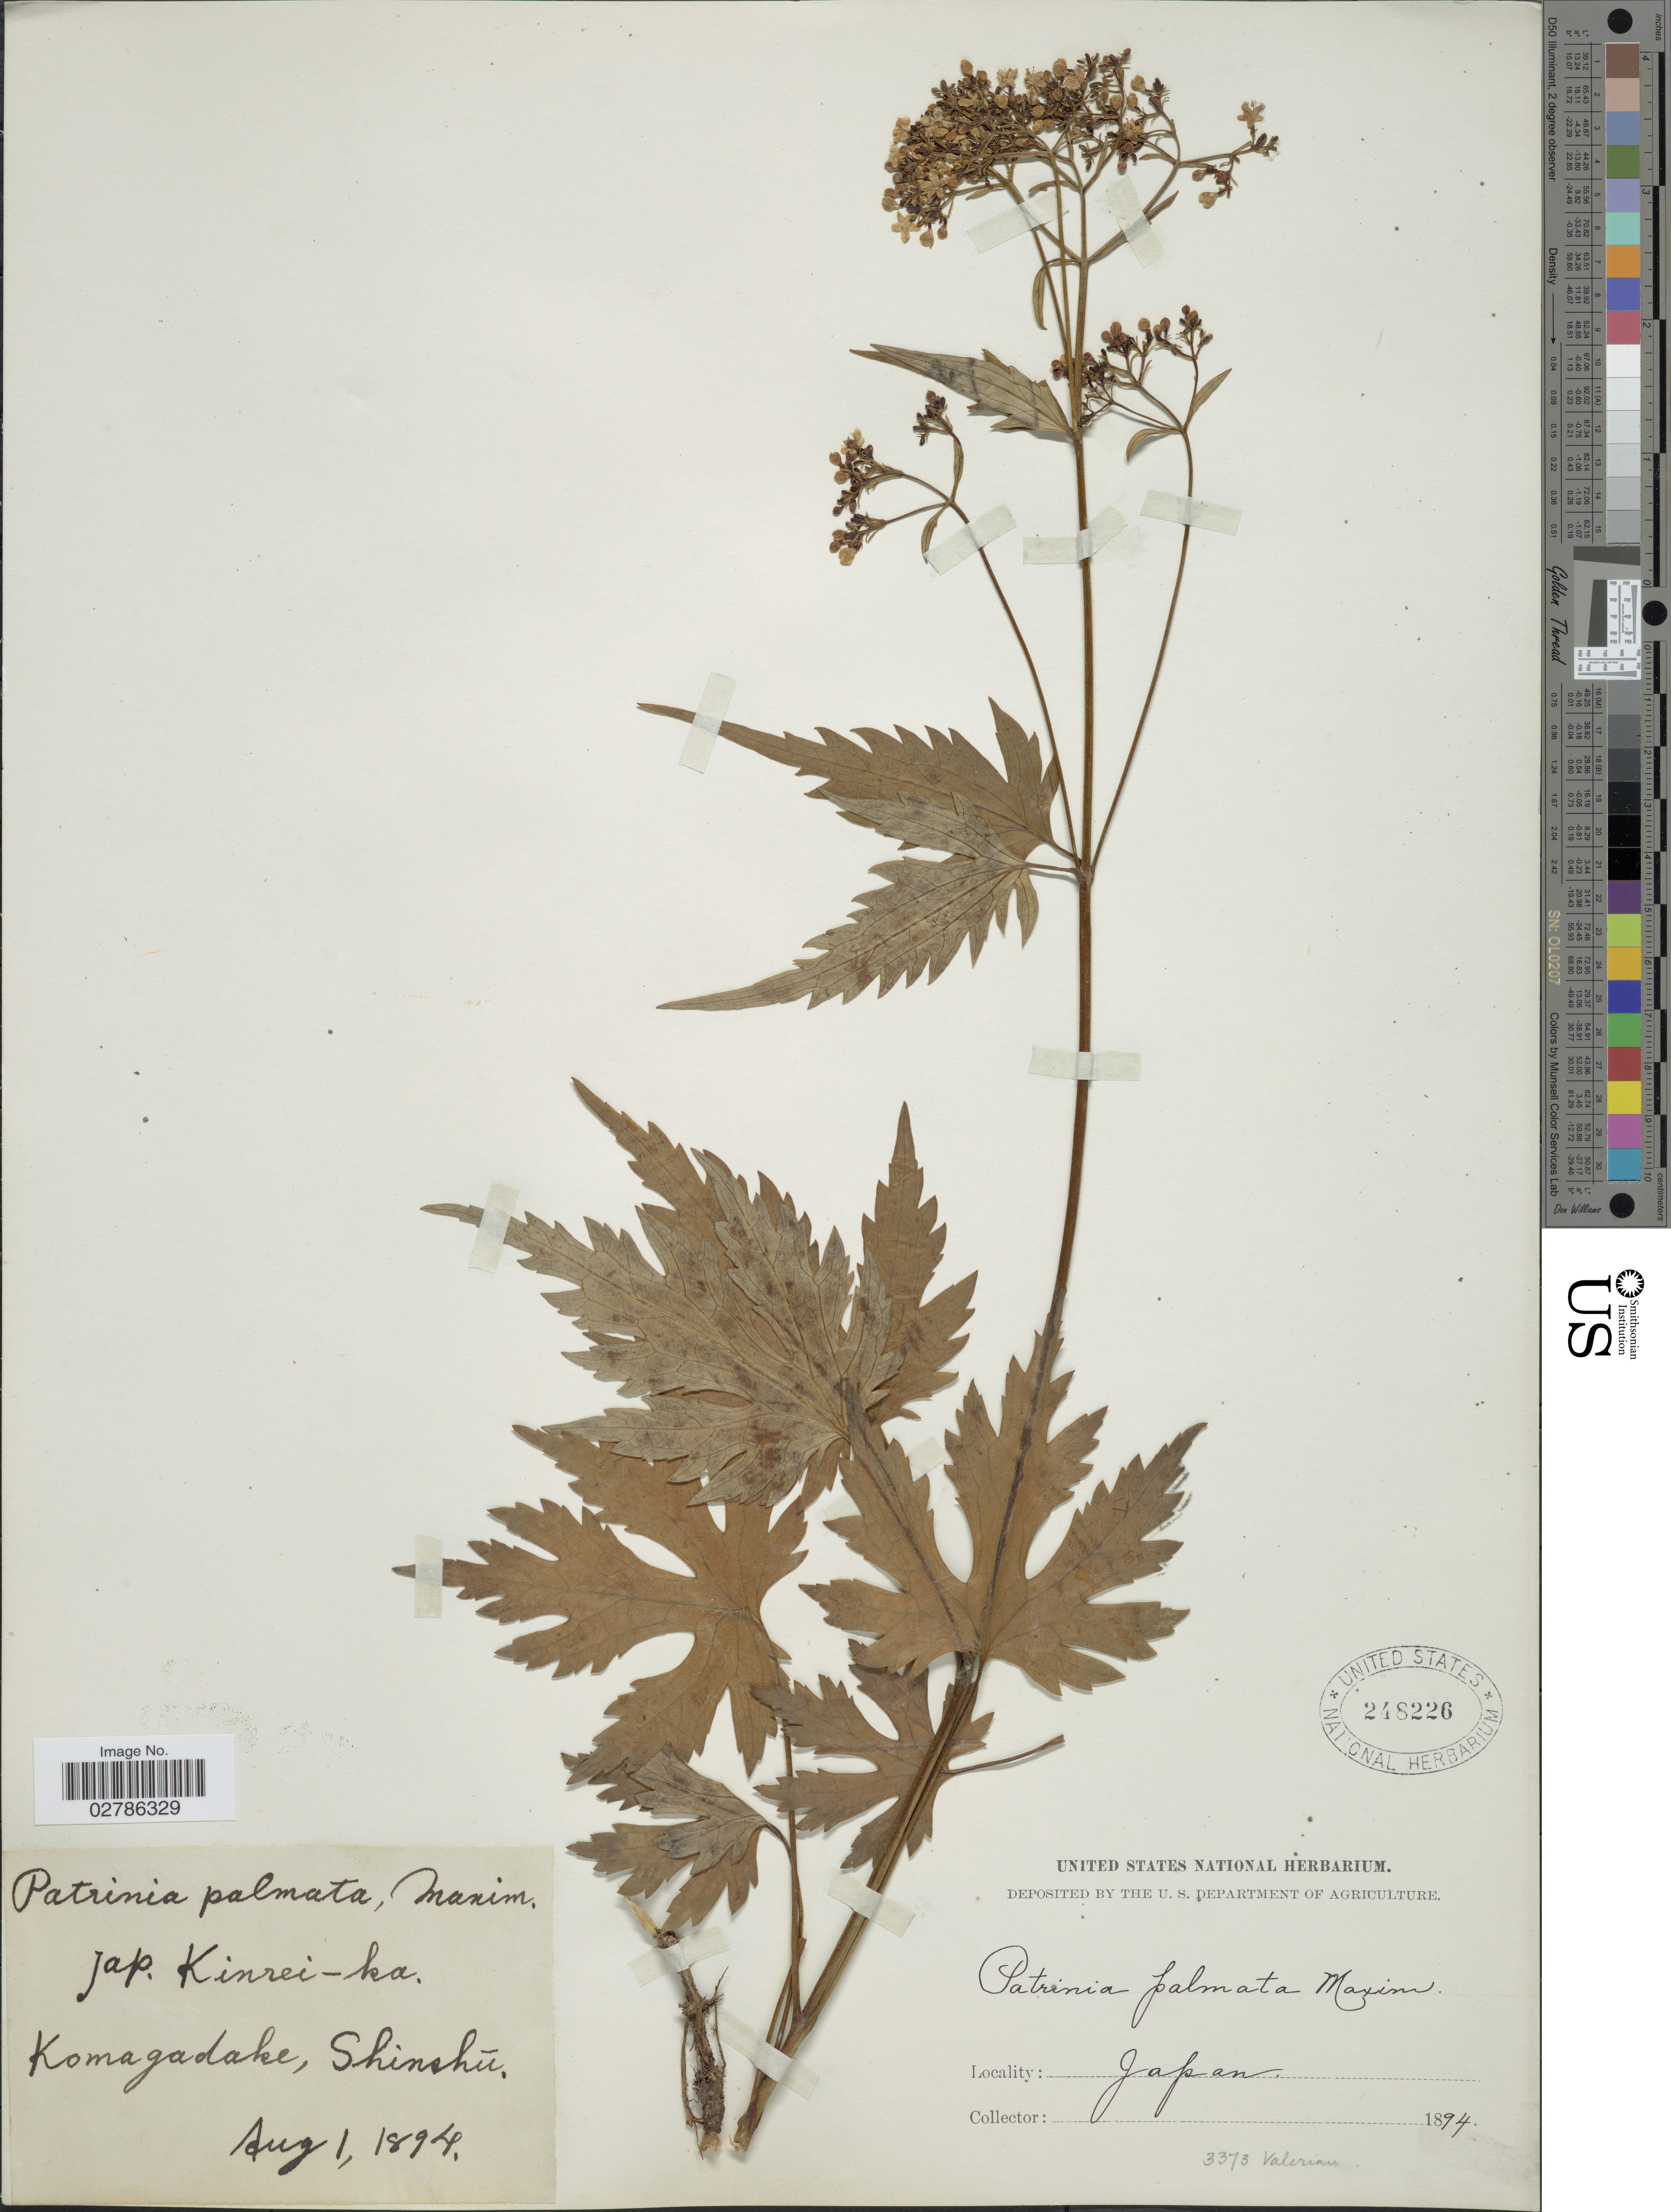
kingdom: Plantae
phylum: Tracheophyta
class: Magnoliopsida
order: Dipsacales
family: Caprifoliaceae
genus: Patrinia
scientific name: Patrinia palmata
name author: Maxim.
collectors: ex herb. United States National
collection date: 1894-08-01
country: Japan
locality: Komagadake, Shinshü.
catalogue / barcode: US 248226